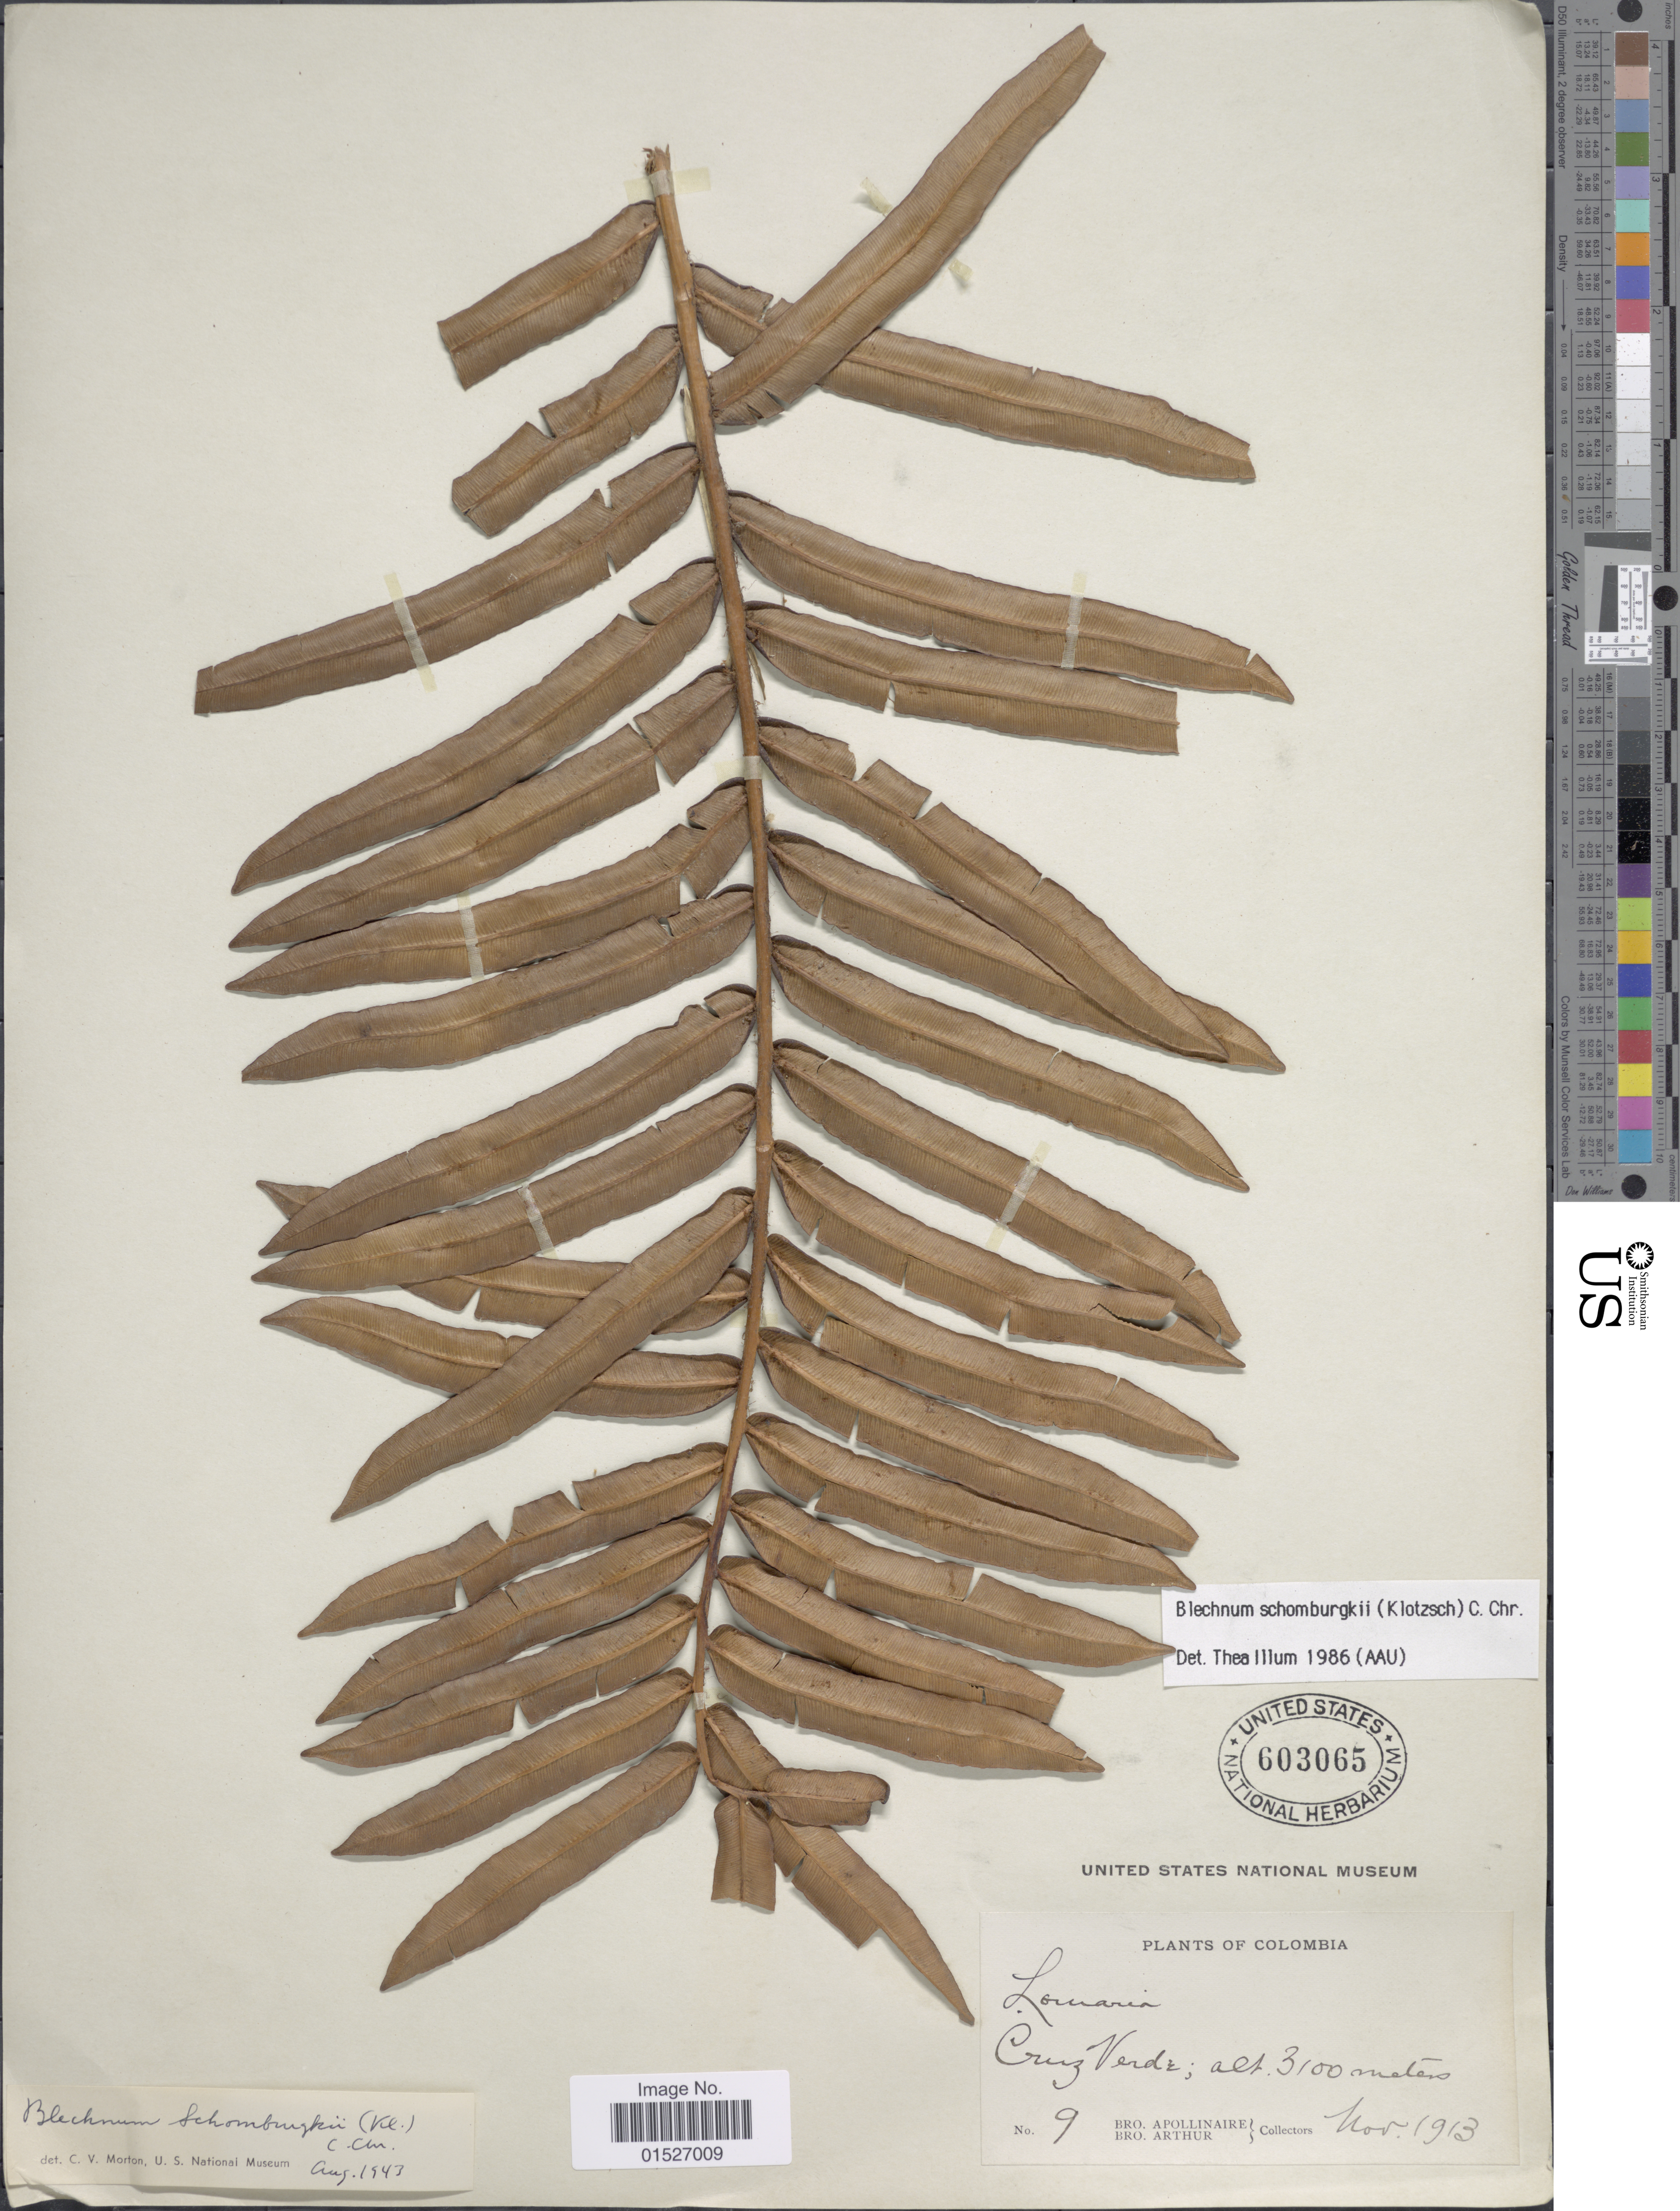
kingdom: Plantae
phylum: Tracheophyta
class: Polypodiopsida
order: Polypodiales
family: Blechnaceae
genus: Blechnum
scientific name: Blechnum schomburgkii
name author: (Klotzsch) C. Chr.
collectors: Bro. Apollinaire & Bro. Arthur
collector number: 9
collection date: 1913-11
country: Colombia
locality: Cruz Verde.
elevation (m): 3100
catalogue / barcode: US 603065